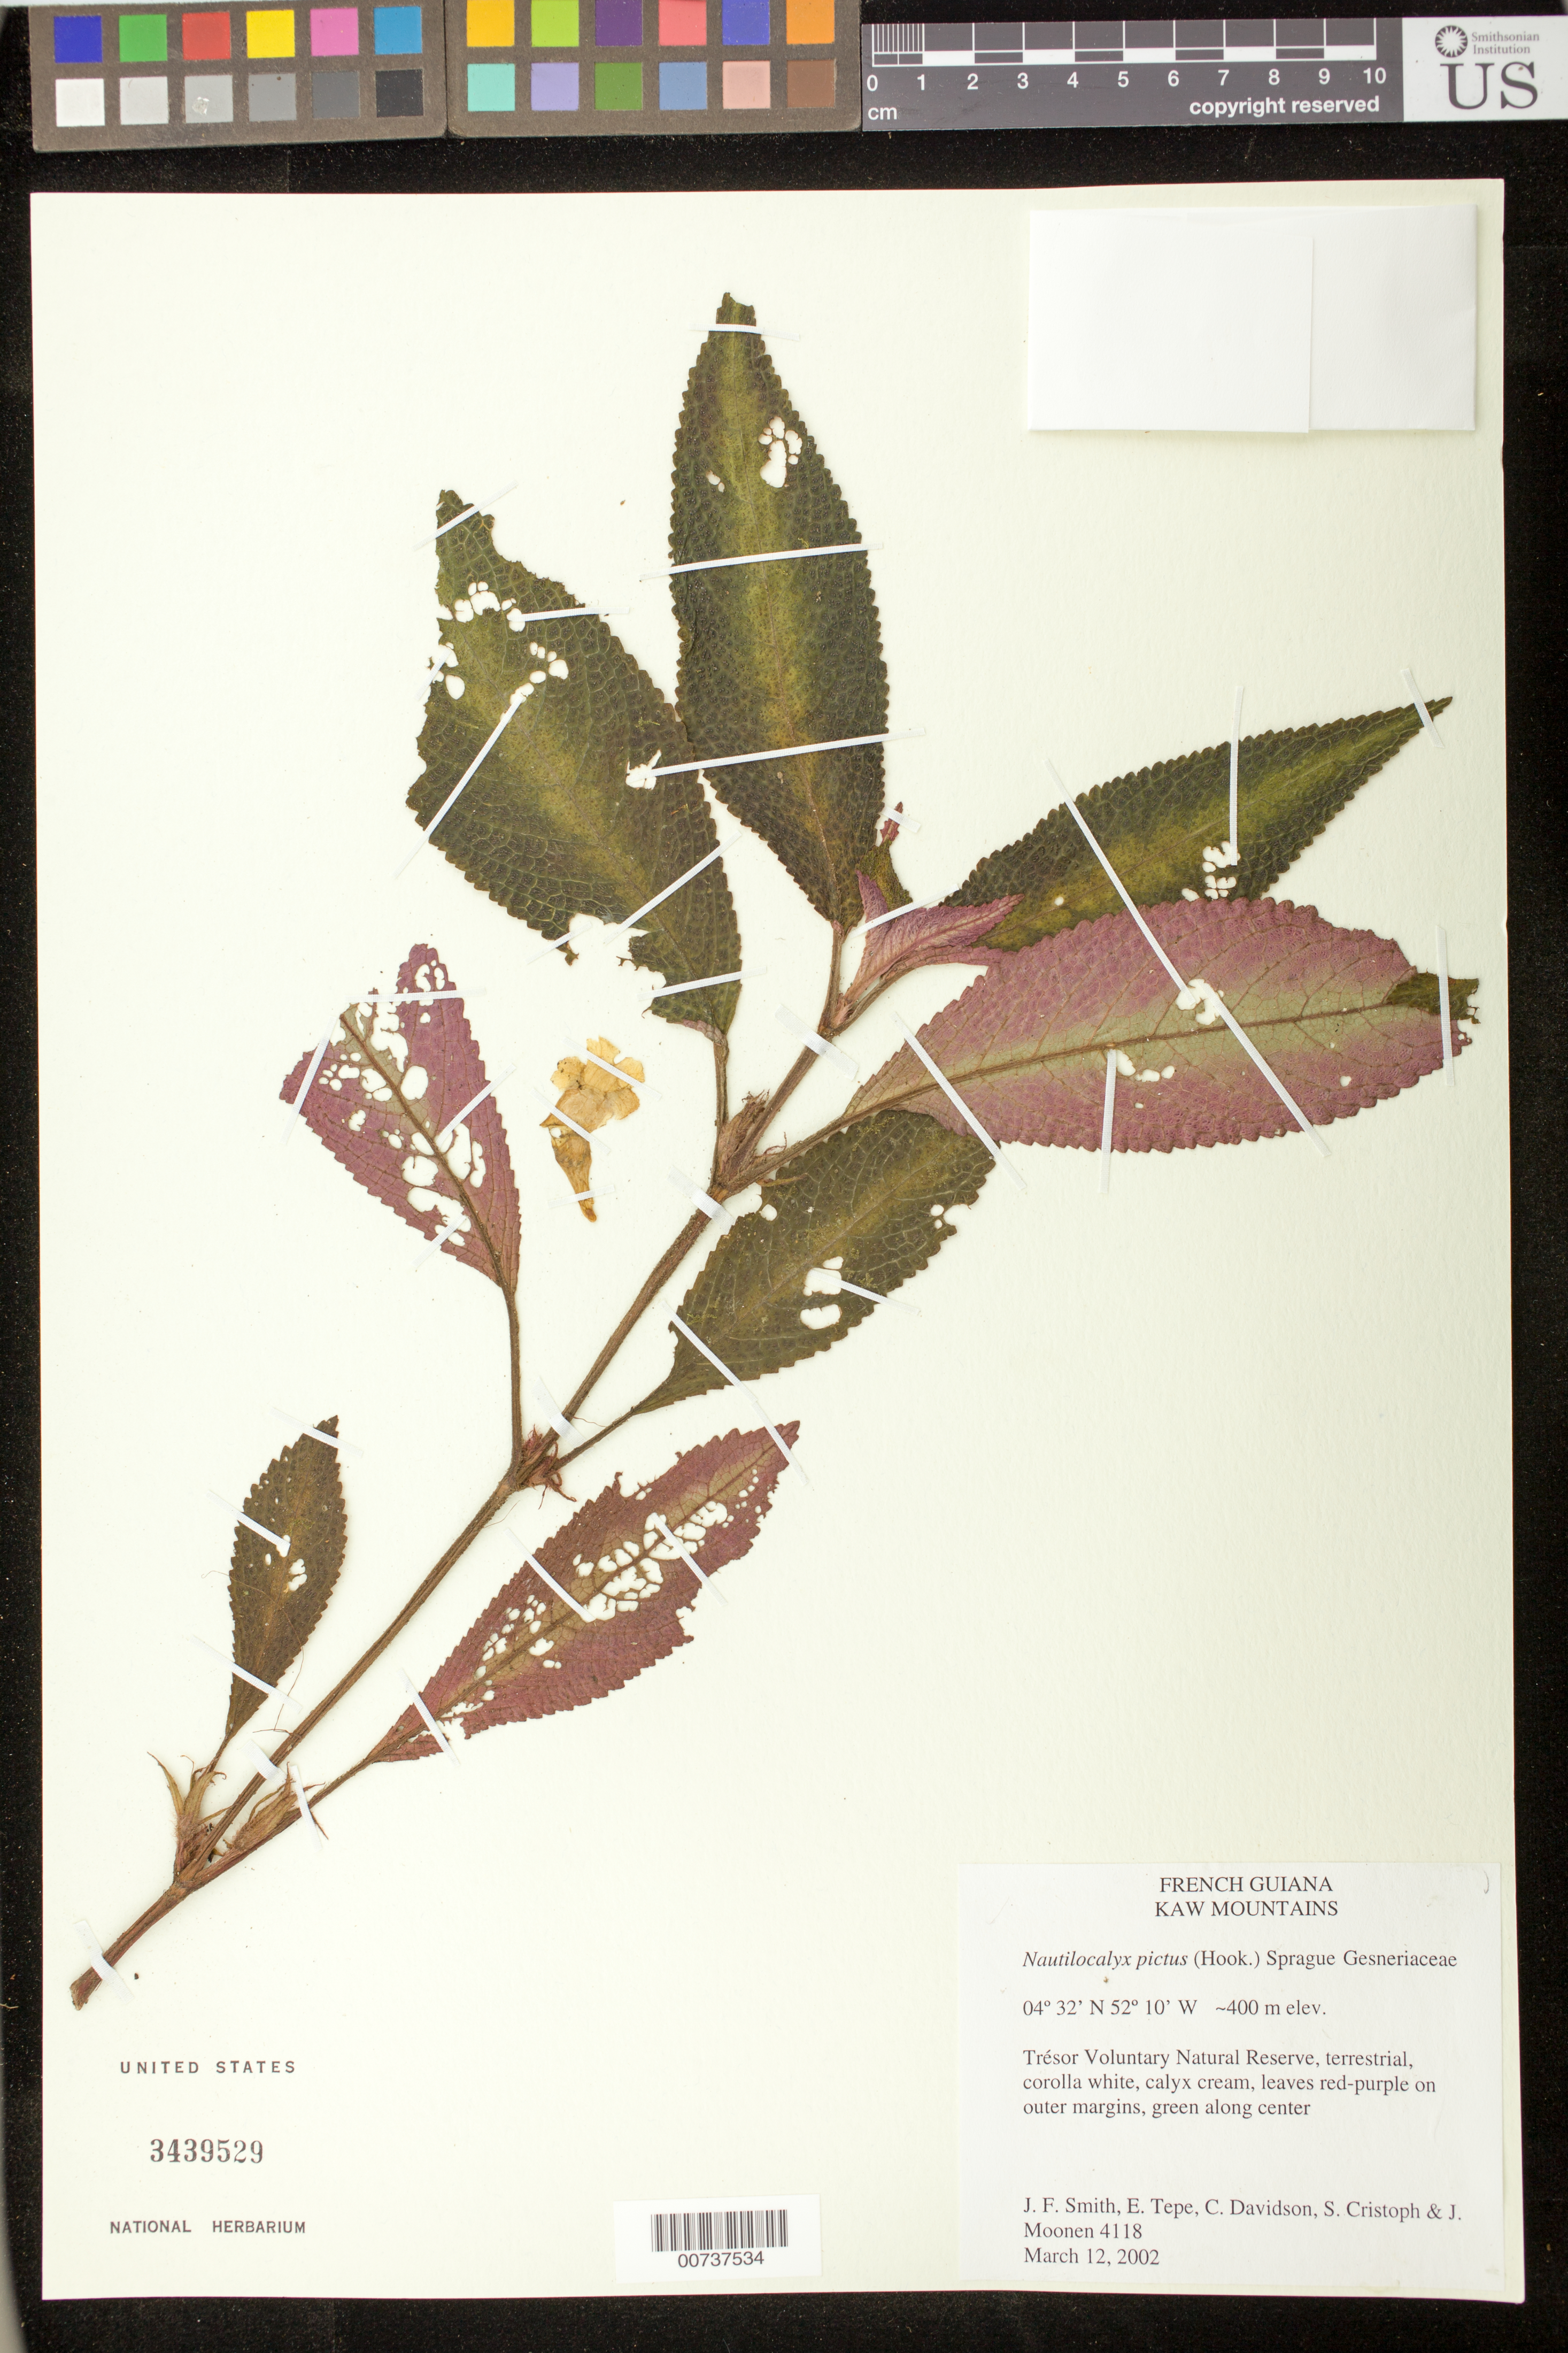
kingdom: Plantae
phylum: Tracheophyta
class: Magnoliopsida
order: Lamiales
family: Gesneriaceae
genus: Nautilocalyx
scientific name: Nautilocalyx pictus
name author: (Hook.) Sprague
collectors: J. Smith, E. Tepe, C. Davidson, S. Cristoph & J. Moonen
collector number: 4118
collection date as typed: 12 Mar 2002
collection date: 2002-03-12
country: French Guiana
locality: Kaw Mountains, Trésor Voluntary Natural Reserve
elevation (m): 400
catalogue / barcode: US 3439529